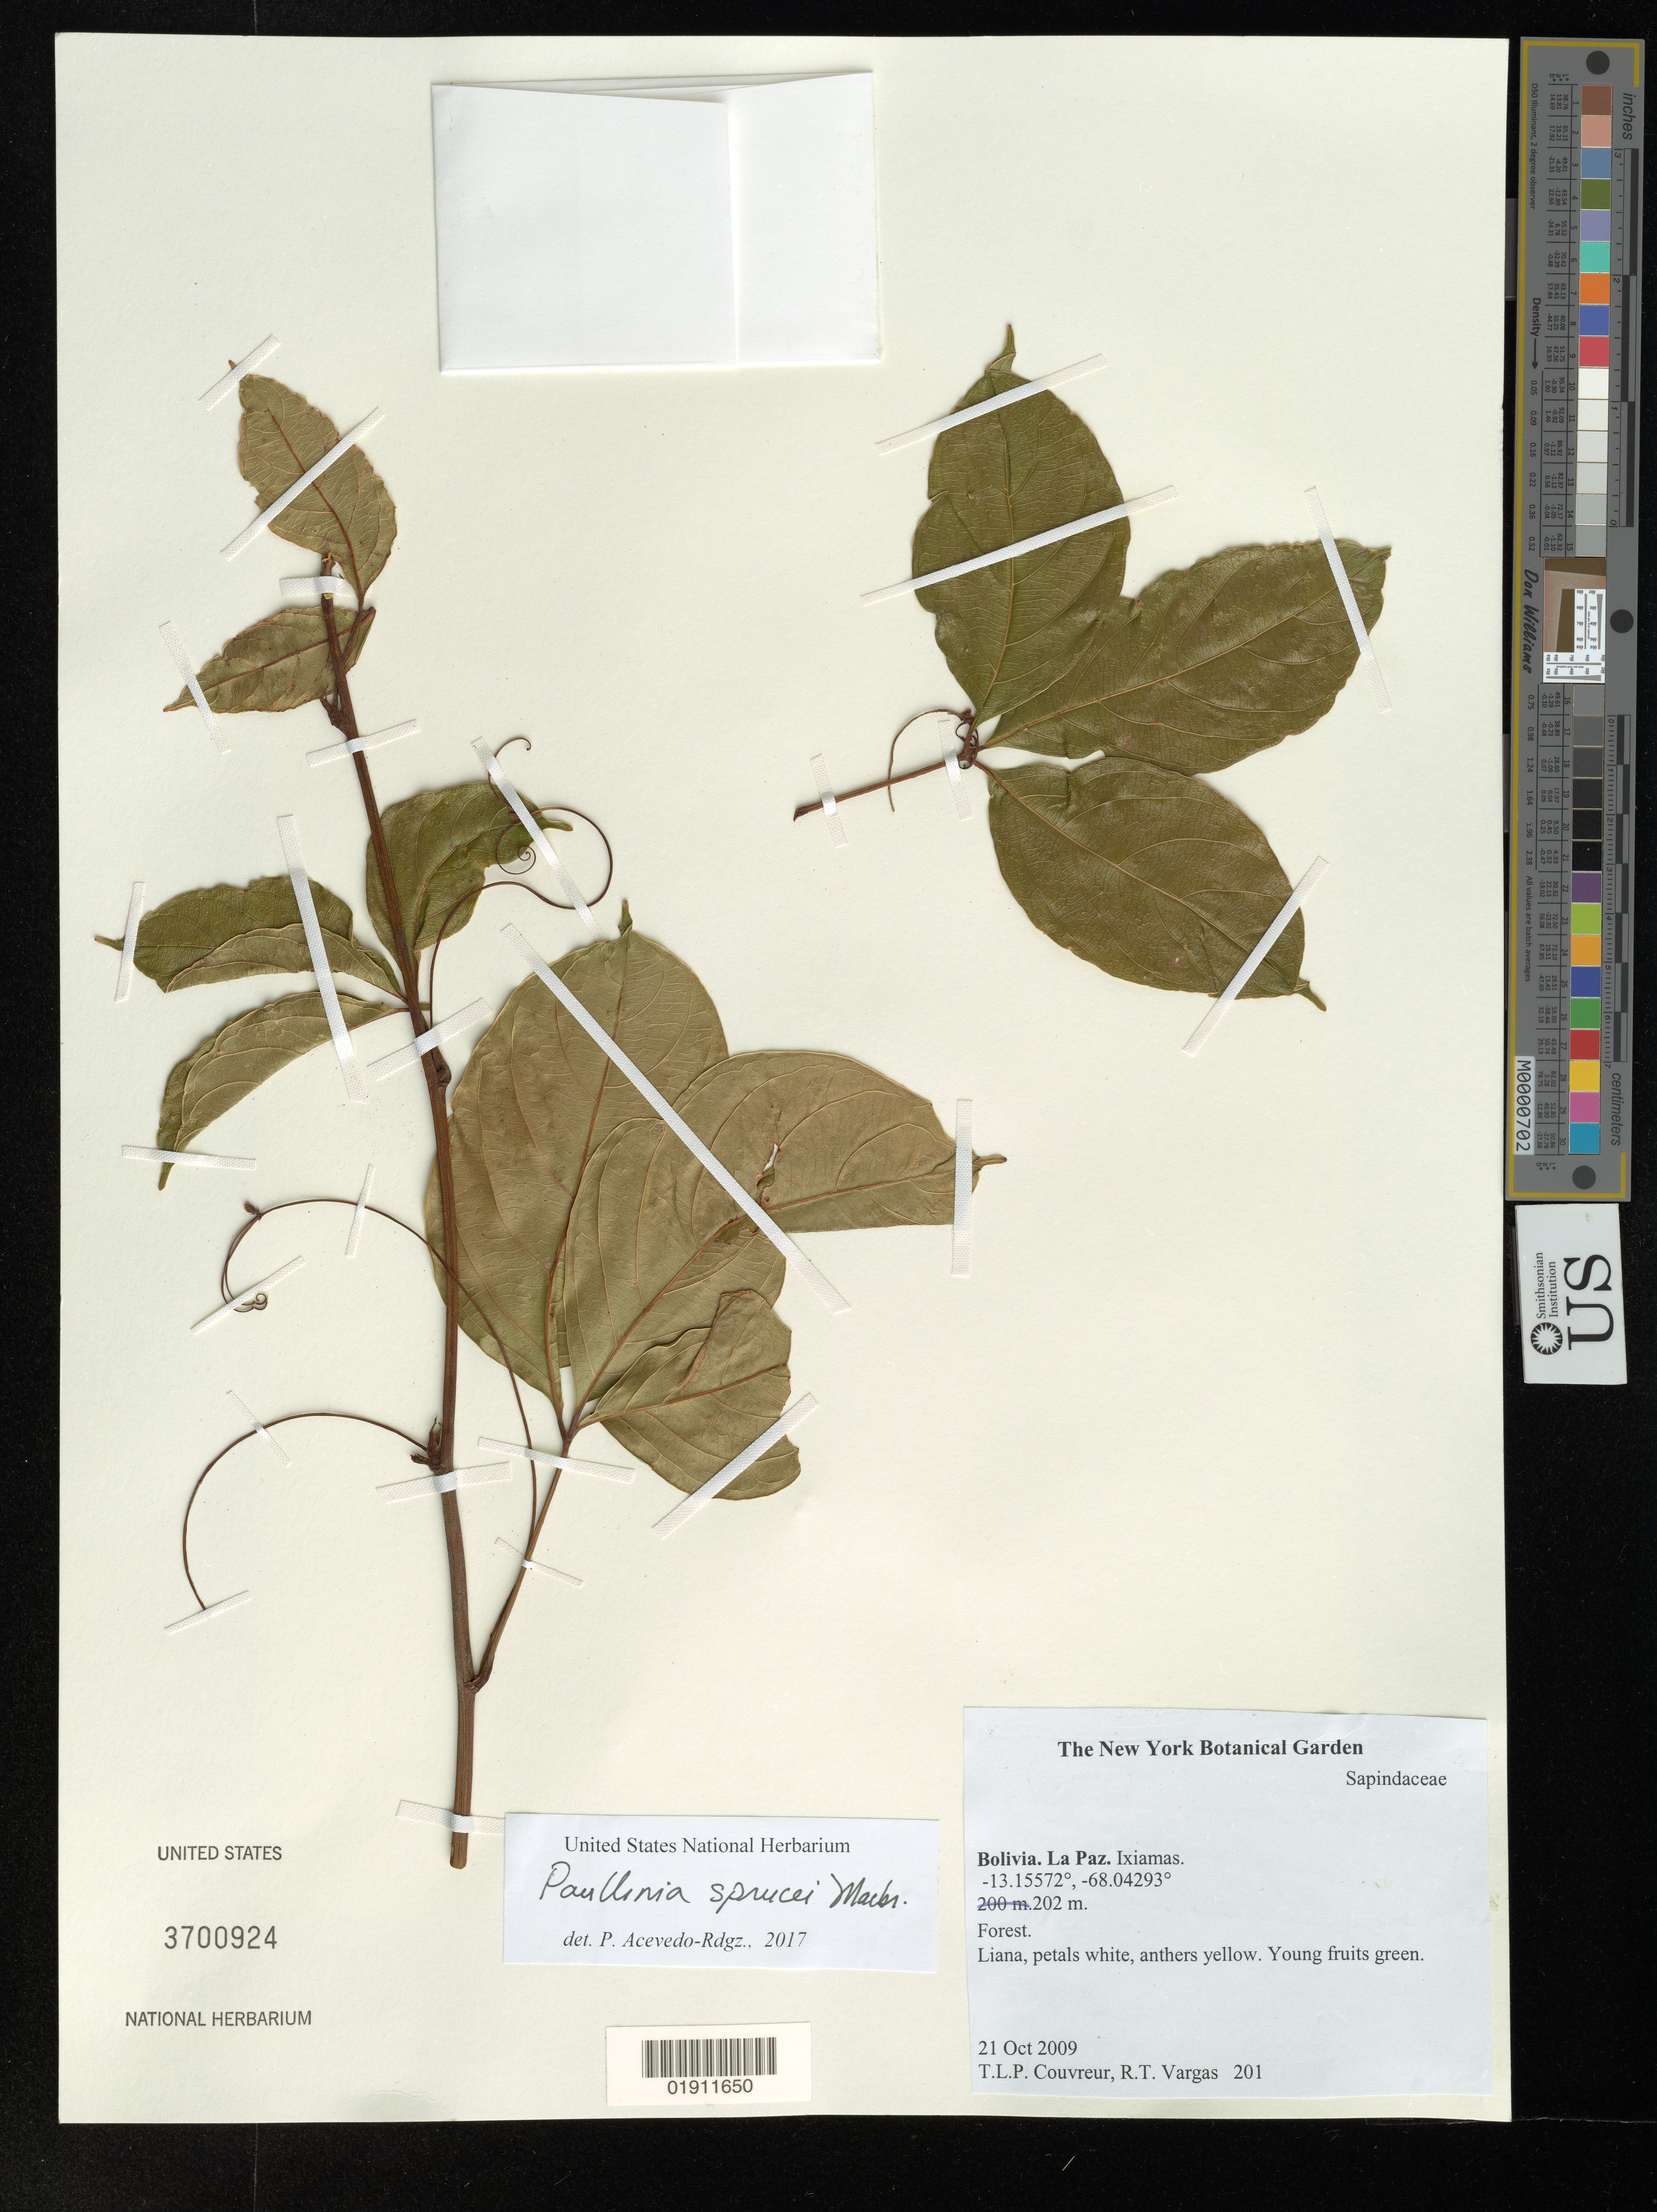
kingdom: Plantae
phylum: Tracheophyta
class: Magnoliopsida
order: Sapindales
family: Sapindaceae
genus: Paullinia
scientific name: Paullinia sprucei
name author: J.F. Macbr.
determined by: Acevedo-Rodríguez, P., (BOT), Smithsonian Institution - National Museum of Natural History (UNITED STATES)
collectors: T. Couvreur & R. Vargas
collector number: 201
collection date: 2009-10-21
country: Bolivia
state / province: La Paz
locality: Ixiamas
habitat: Forest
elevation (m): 202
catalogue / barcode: US 3700924